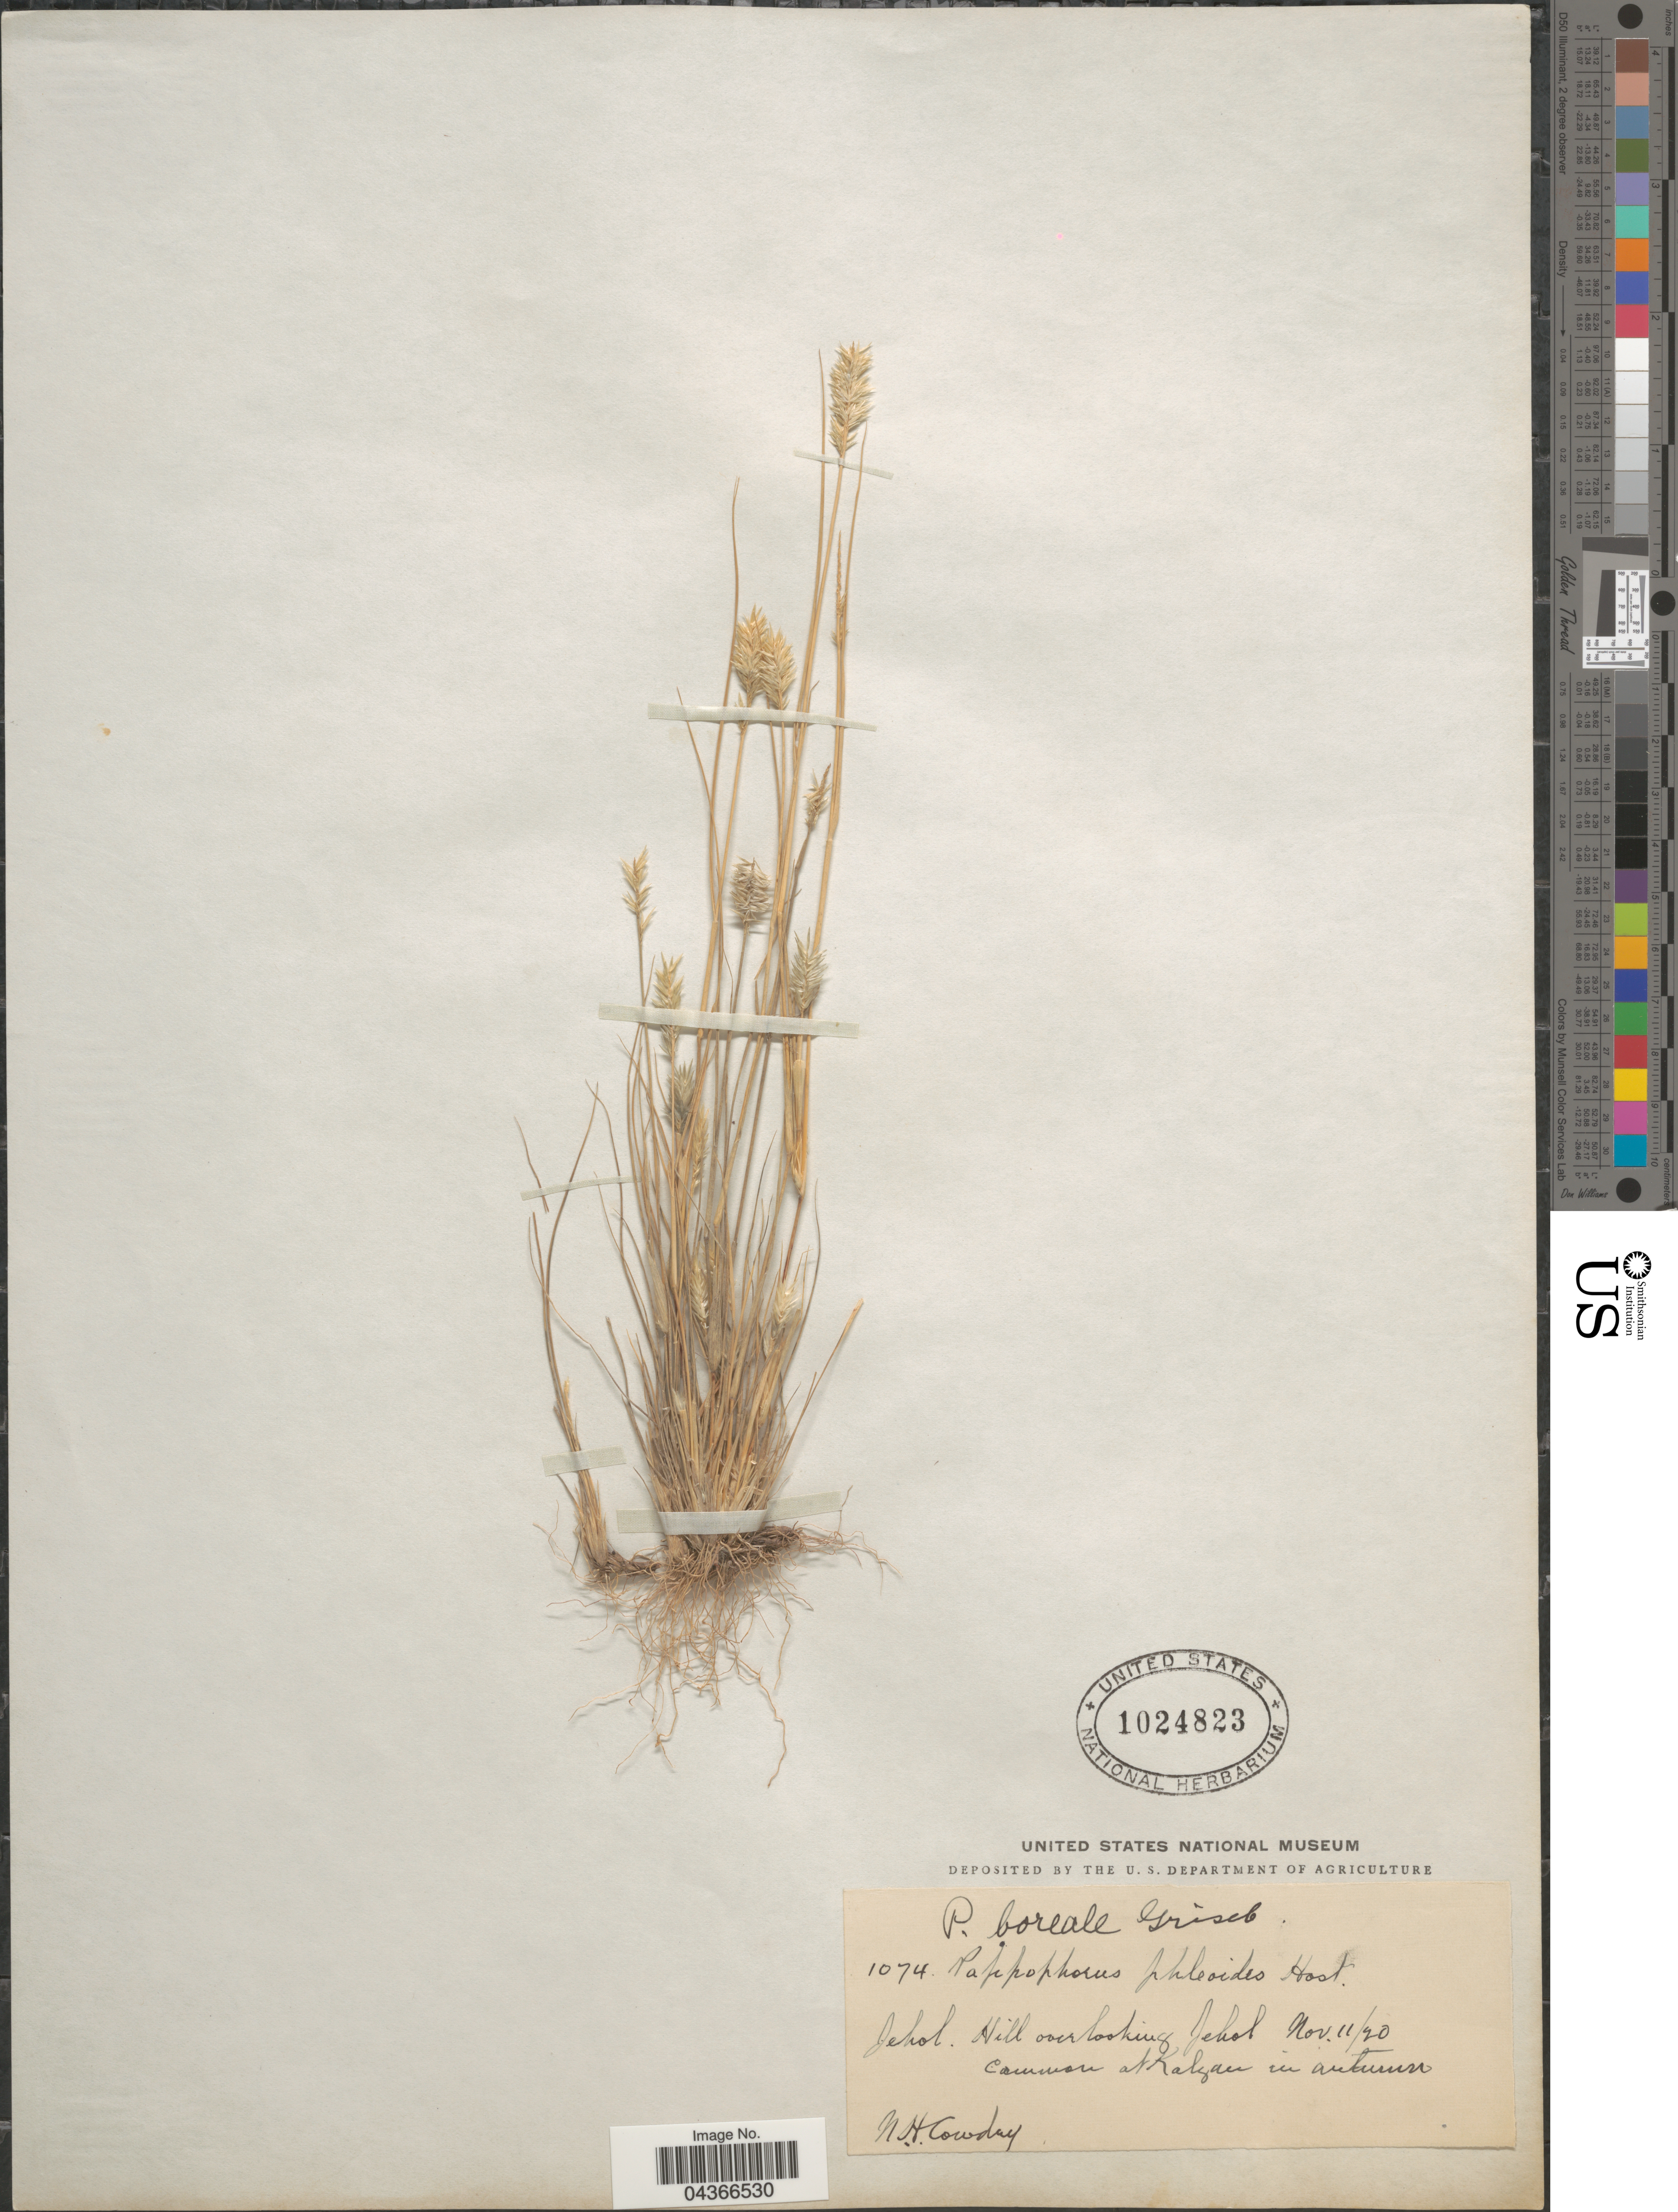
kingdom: Plantae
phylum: Tracheophyta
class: Liliopsida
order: Poales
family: Poaceae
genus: Enneapogon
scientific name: Enneapogon desvauxii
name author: P. Beauv.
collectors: N. H. Cowdry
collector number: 1074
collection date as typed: Transcribed d/m/y: 11/11/20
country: China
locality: Jehol. Hill overlooking Jehol. Common at Kalgan in autumn.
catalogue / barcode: US 1024823